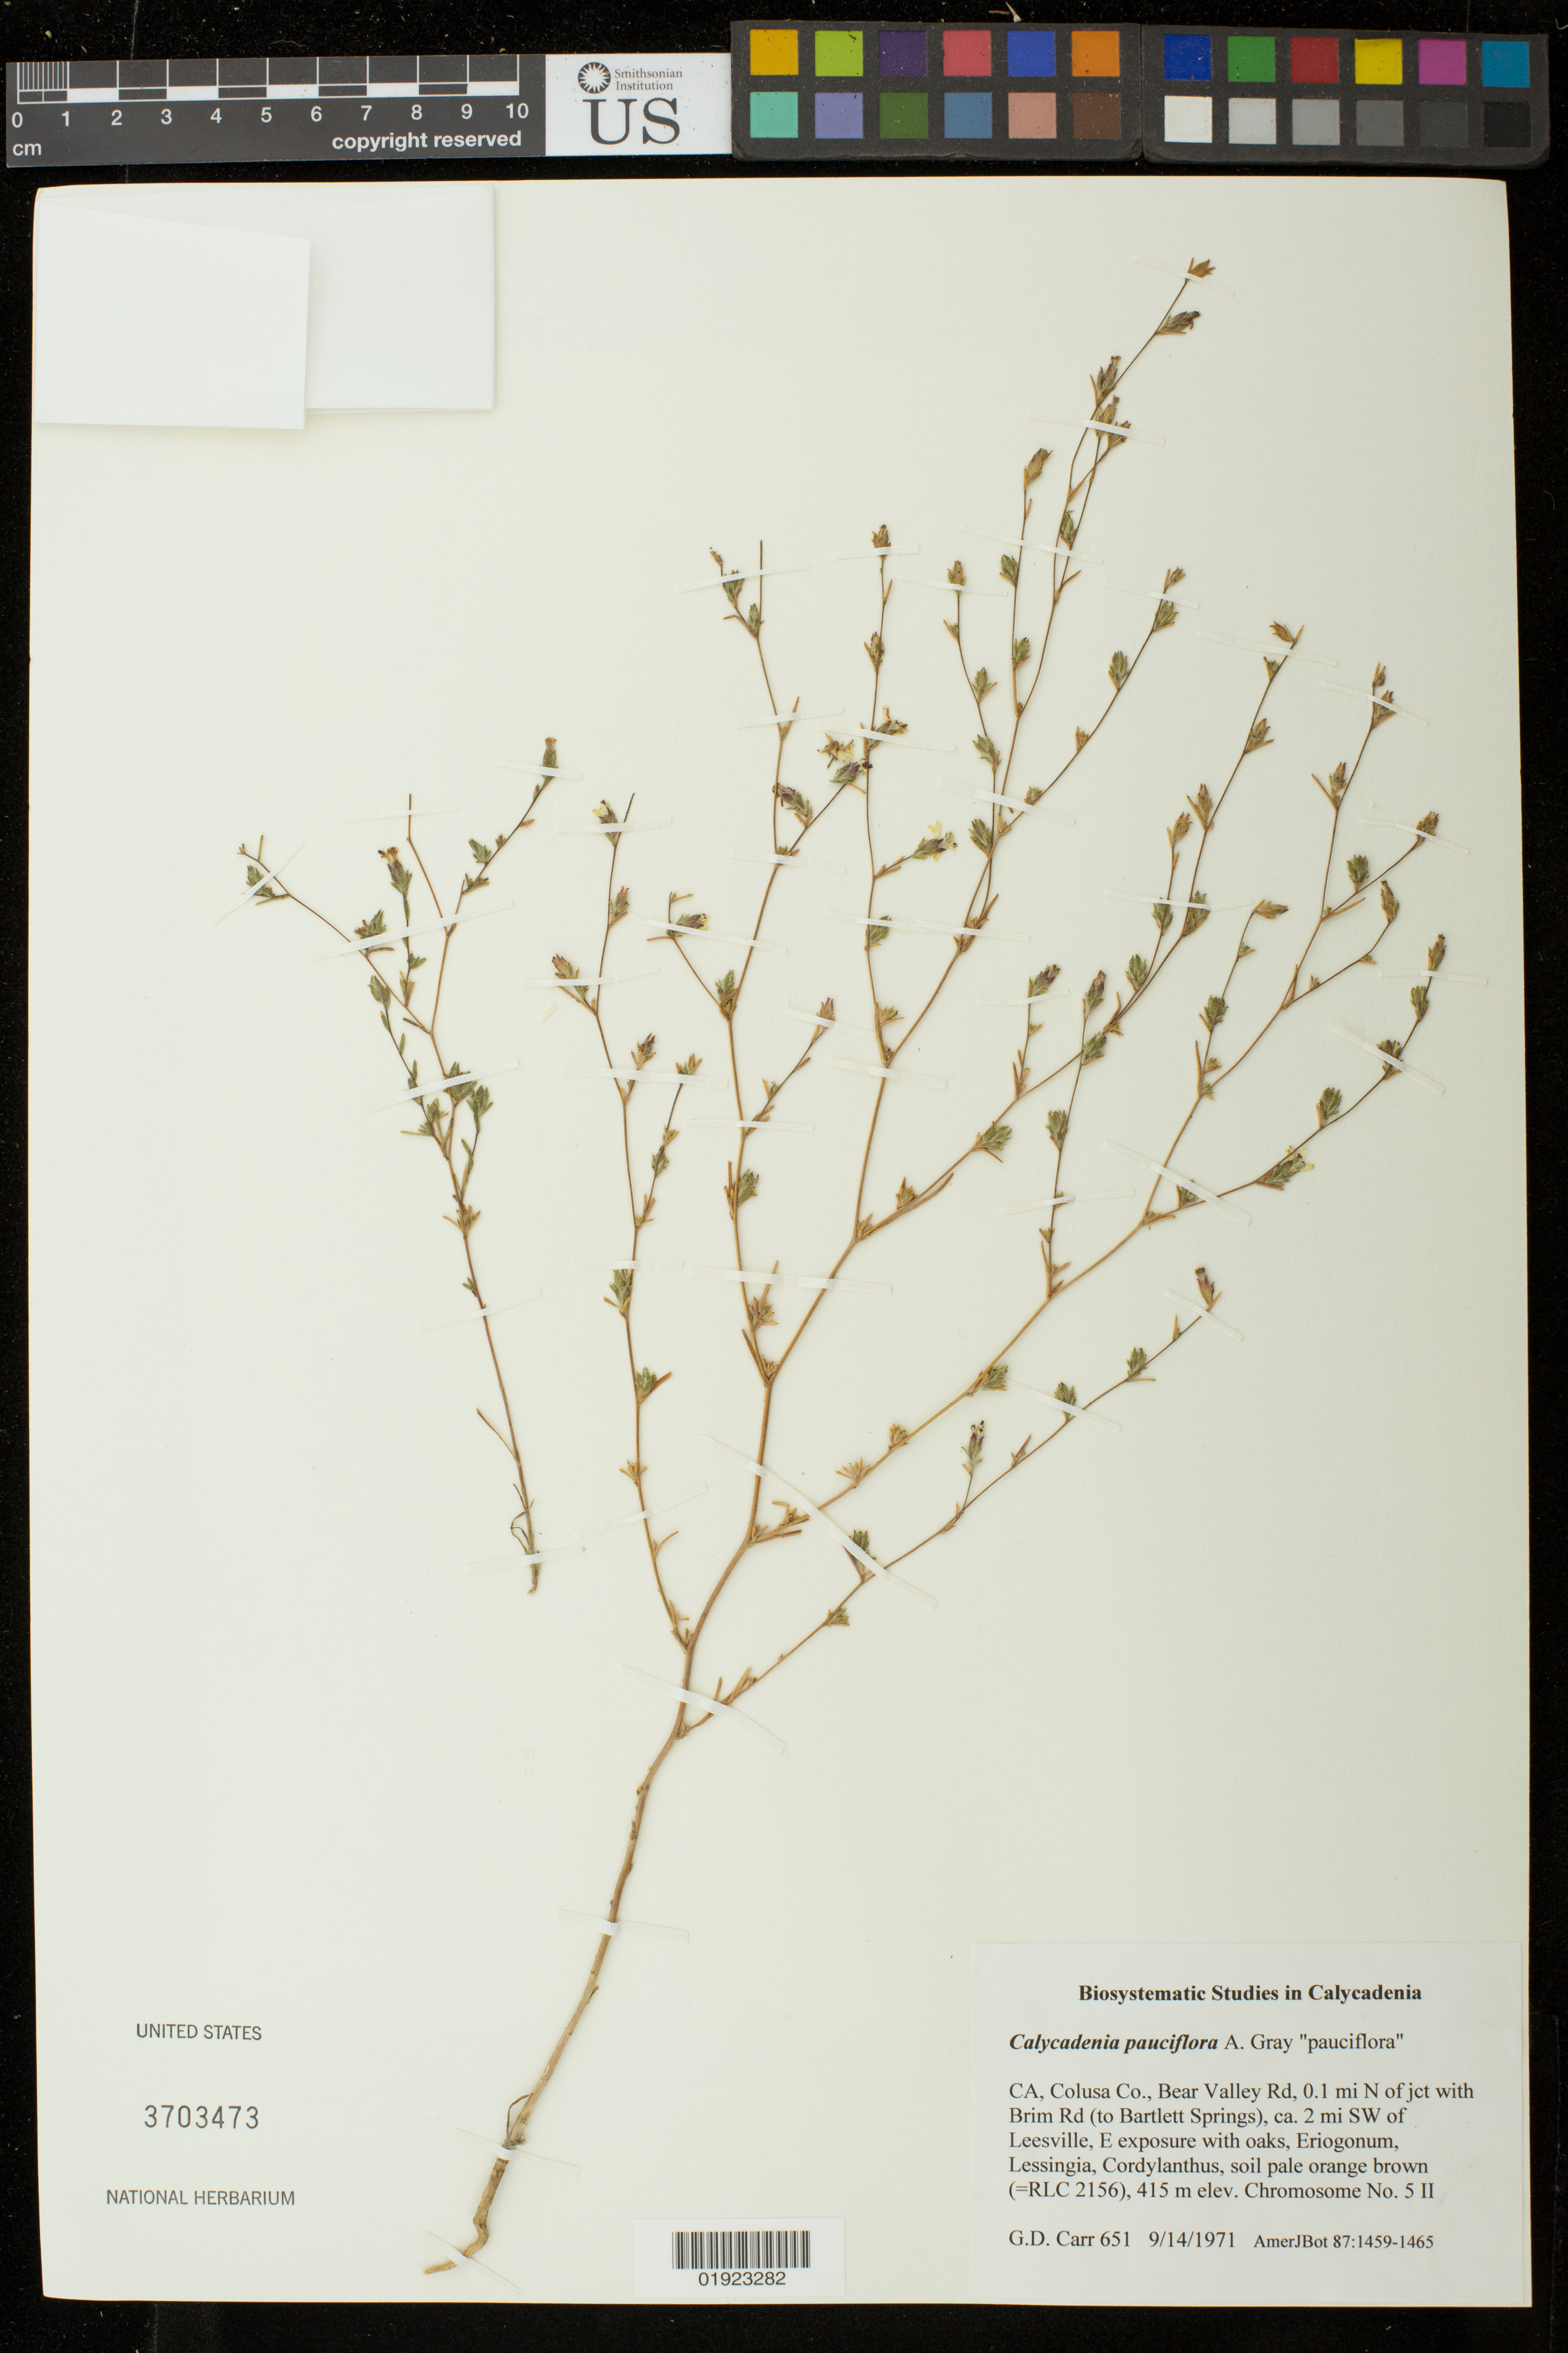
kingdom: Plantae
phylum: Tracheophyta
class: Magnoliopsida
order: Asterales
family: Asteraceae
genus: Calycadenia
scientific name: Calycadenia pauciflora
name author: A. Gray in Emory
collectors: G. D. Carr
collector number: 651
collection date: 1971-09-14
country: United States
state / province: California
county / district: Colusa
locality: Bear Valley Rd, 0.1 mi N of jct with Brim Rd (to Bartlett Springs), ca. 2 mi SW of Leesville.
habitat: E exposure with oaks, Eriogonum, Lessingia, Cordylanthus, soil pale orange brown.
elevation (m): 415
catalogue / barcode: US 3703473